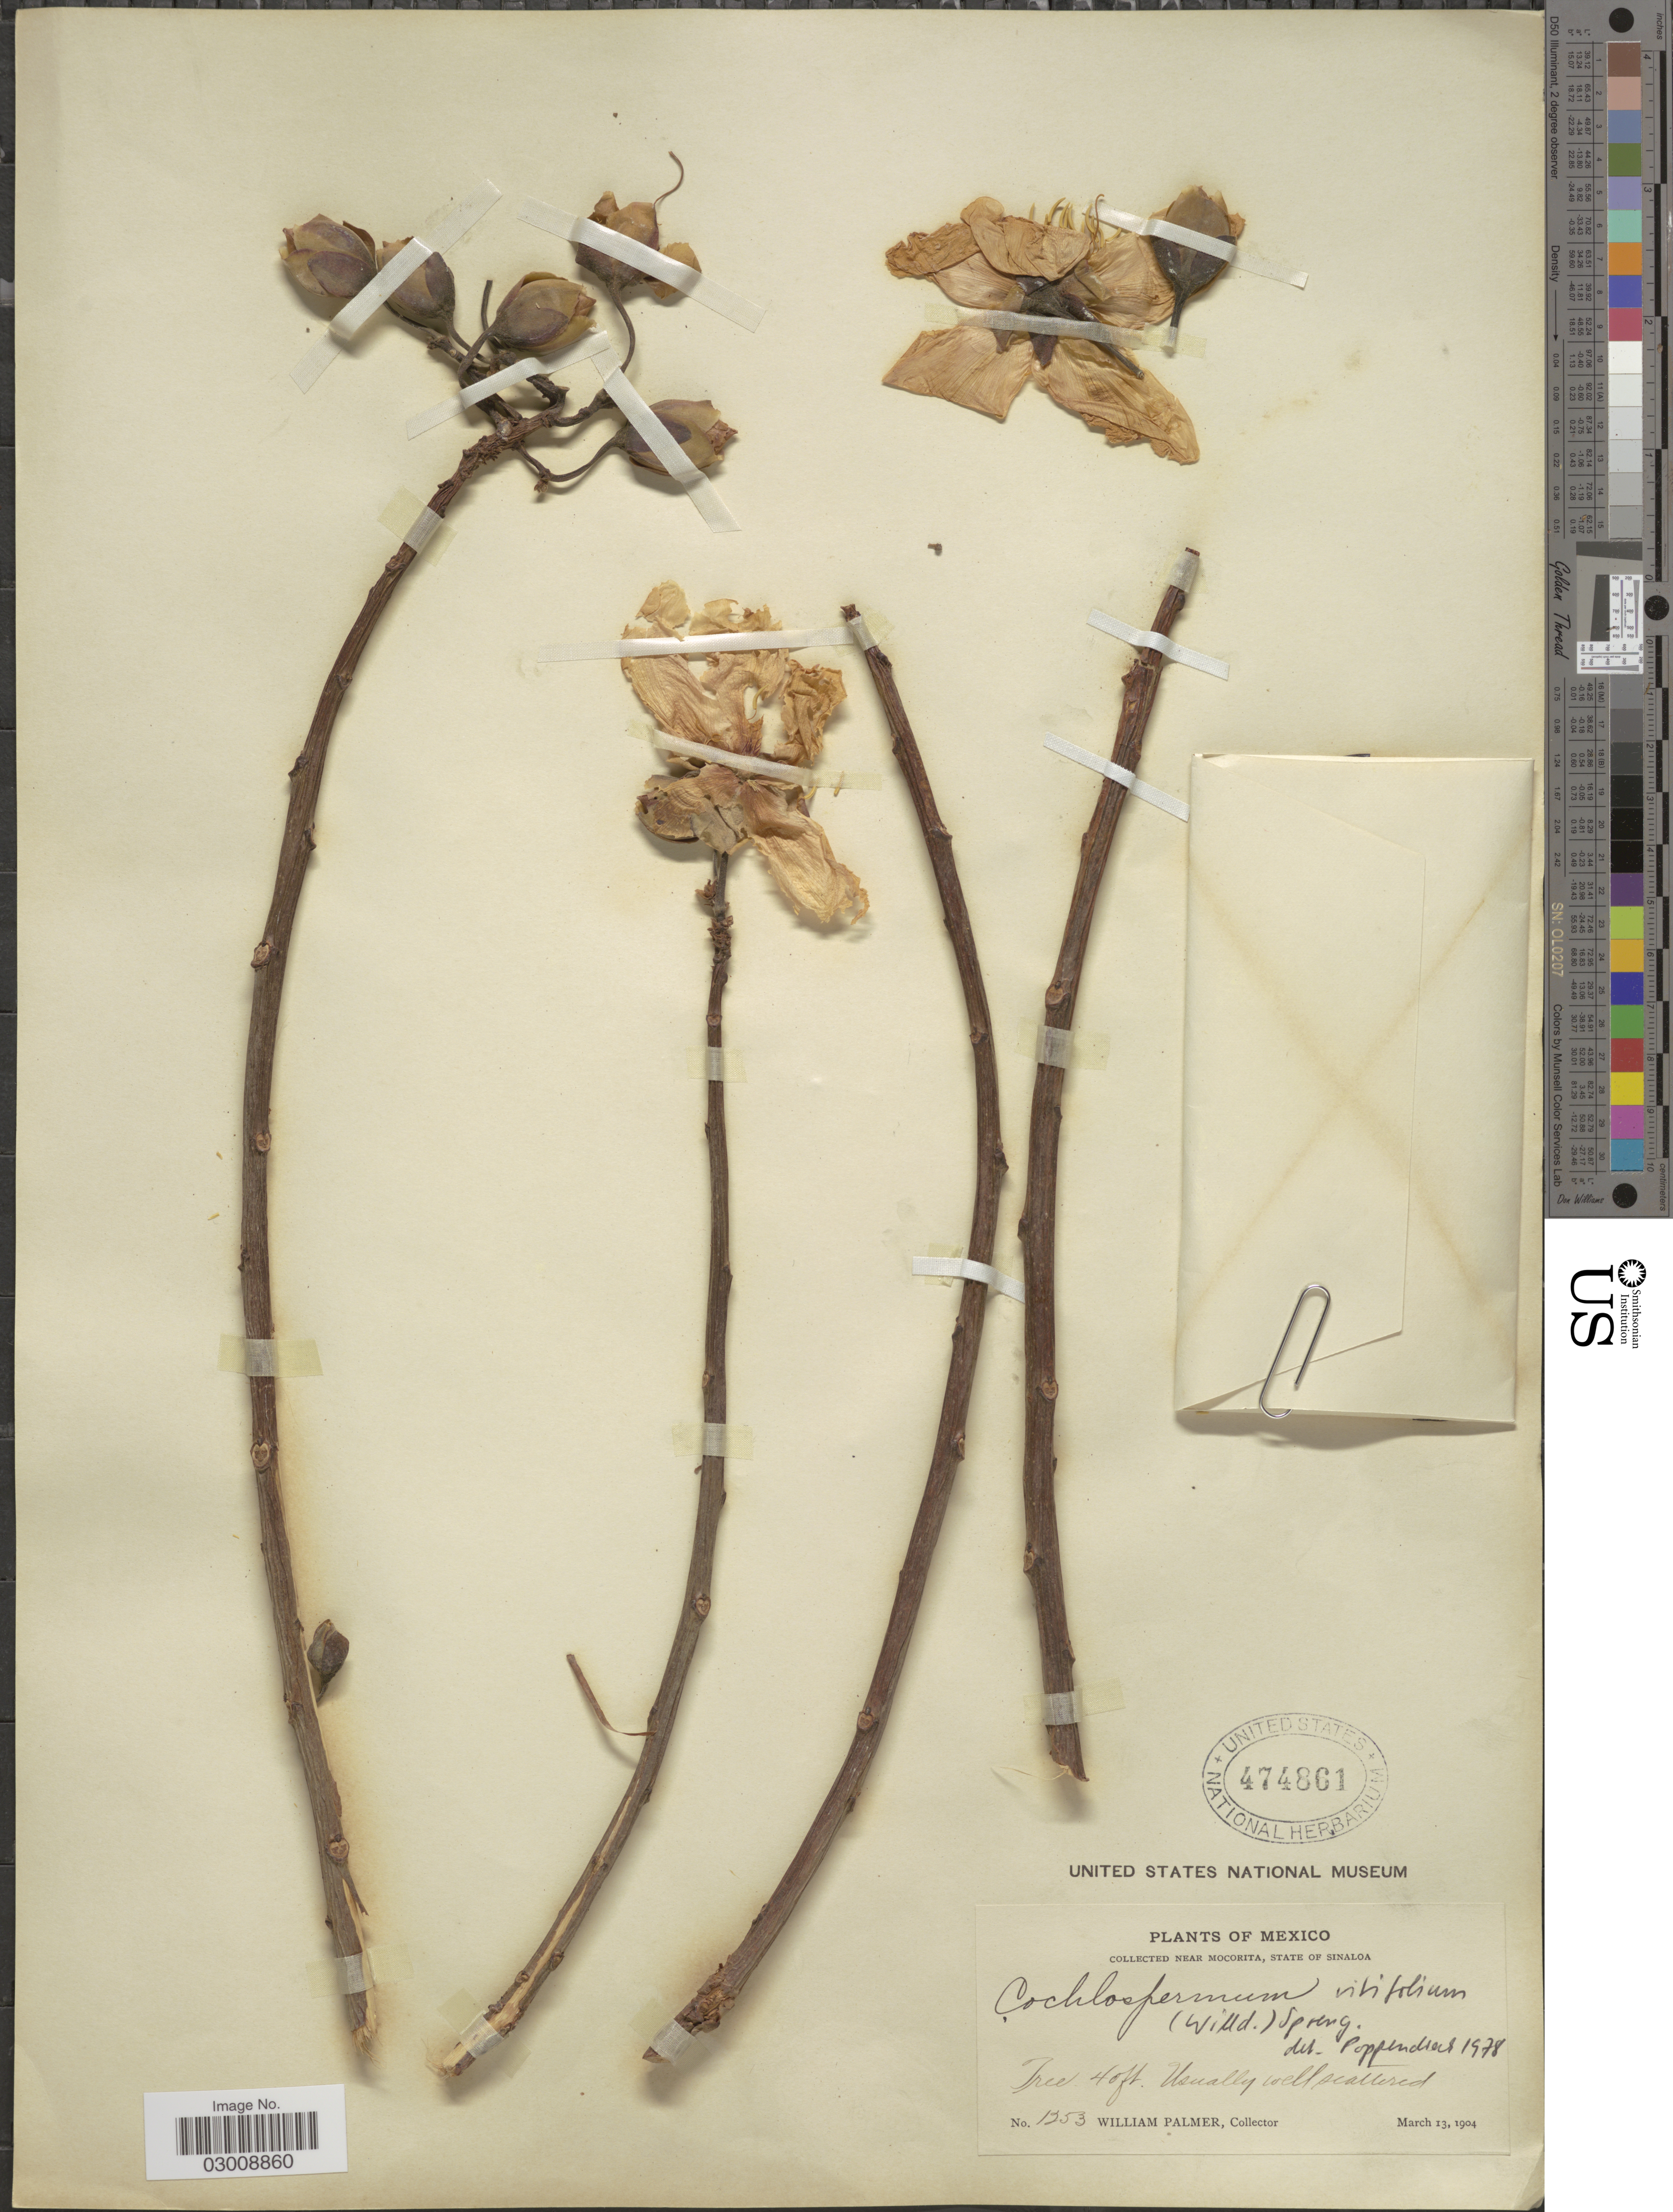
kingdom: Plantae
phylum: Tracheophyta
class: Magnoliopsida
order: Malvales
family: Cochlospermaceae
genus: Cochlospermum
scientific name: Cochlospermum vitifolium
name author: (Willd.) Spreng.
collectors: W. Palmer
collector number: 1253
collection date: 1904-03-13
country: Mexico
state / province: Sinaloa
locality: Near Mocorita, State of Sinaloa.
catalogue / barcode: US 474861